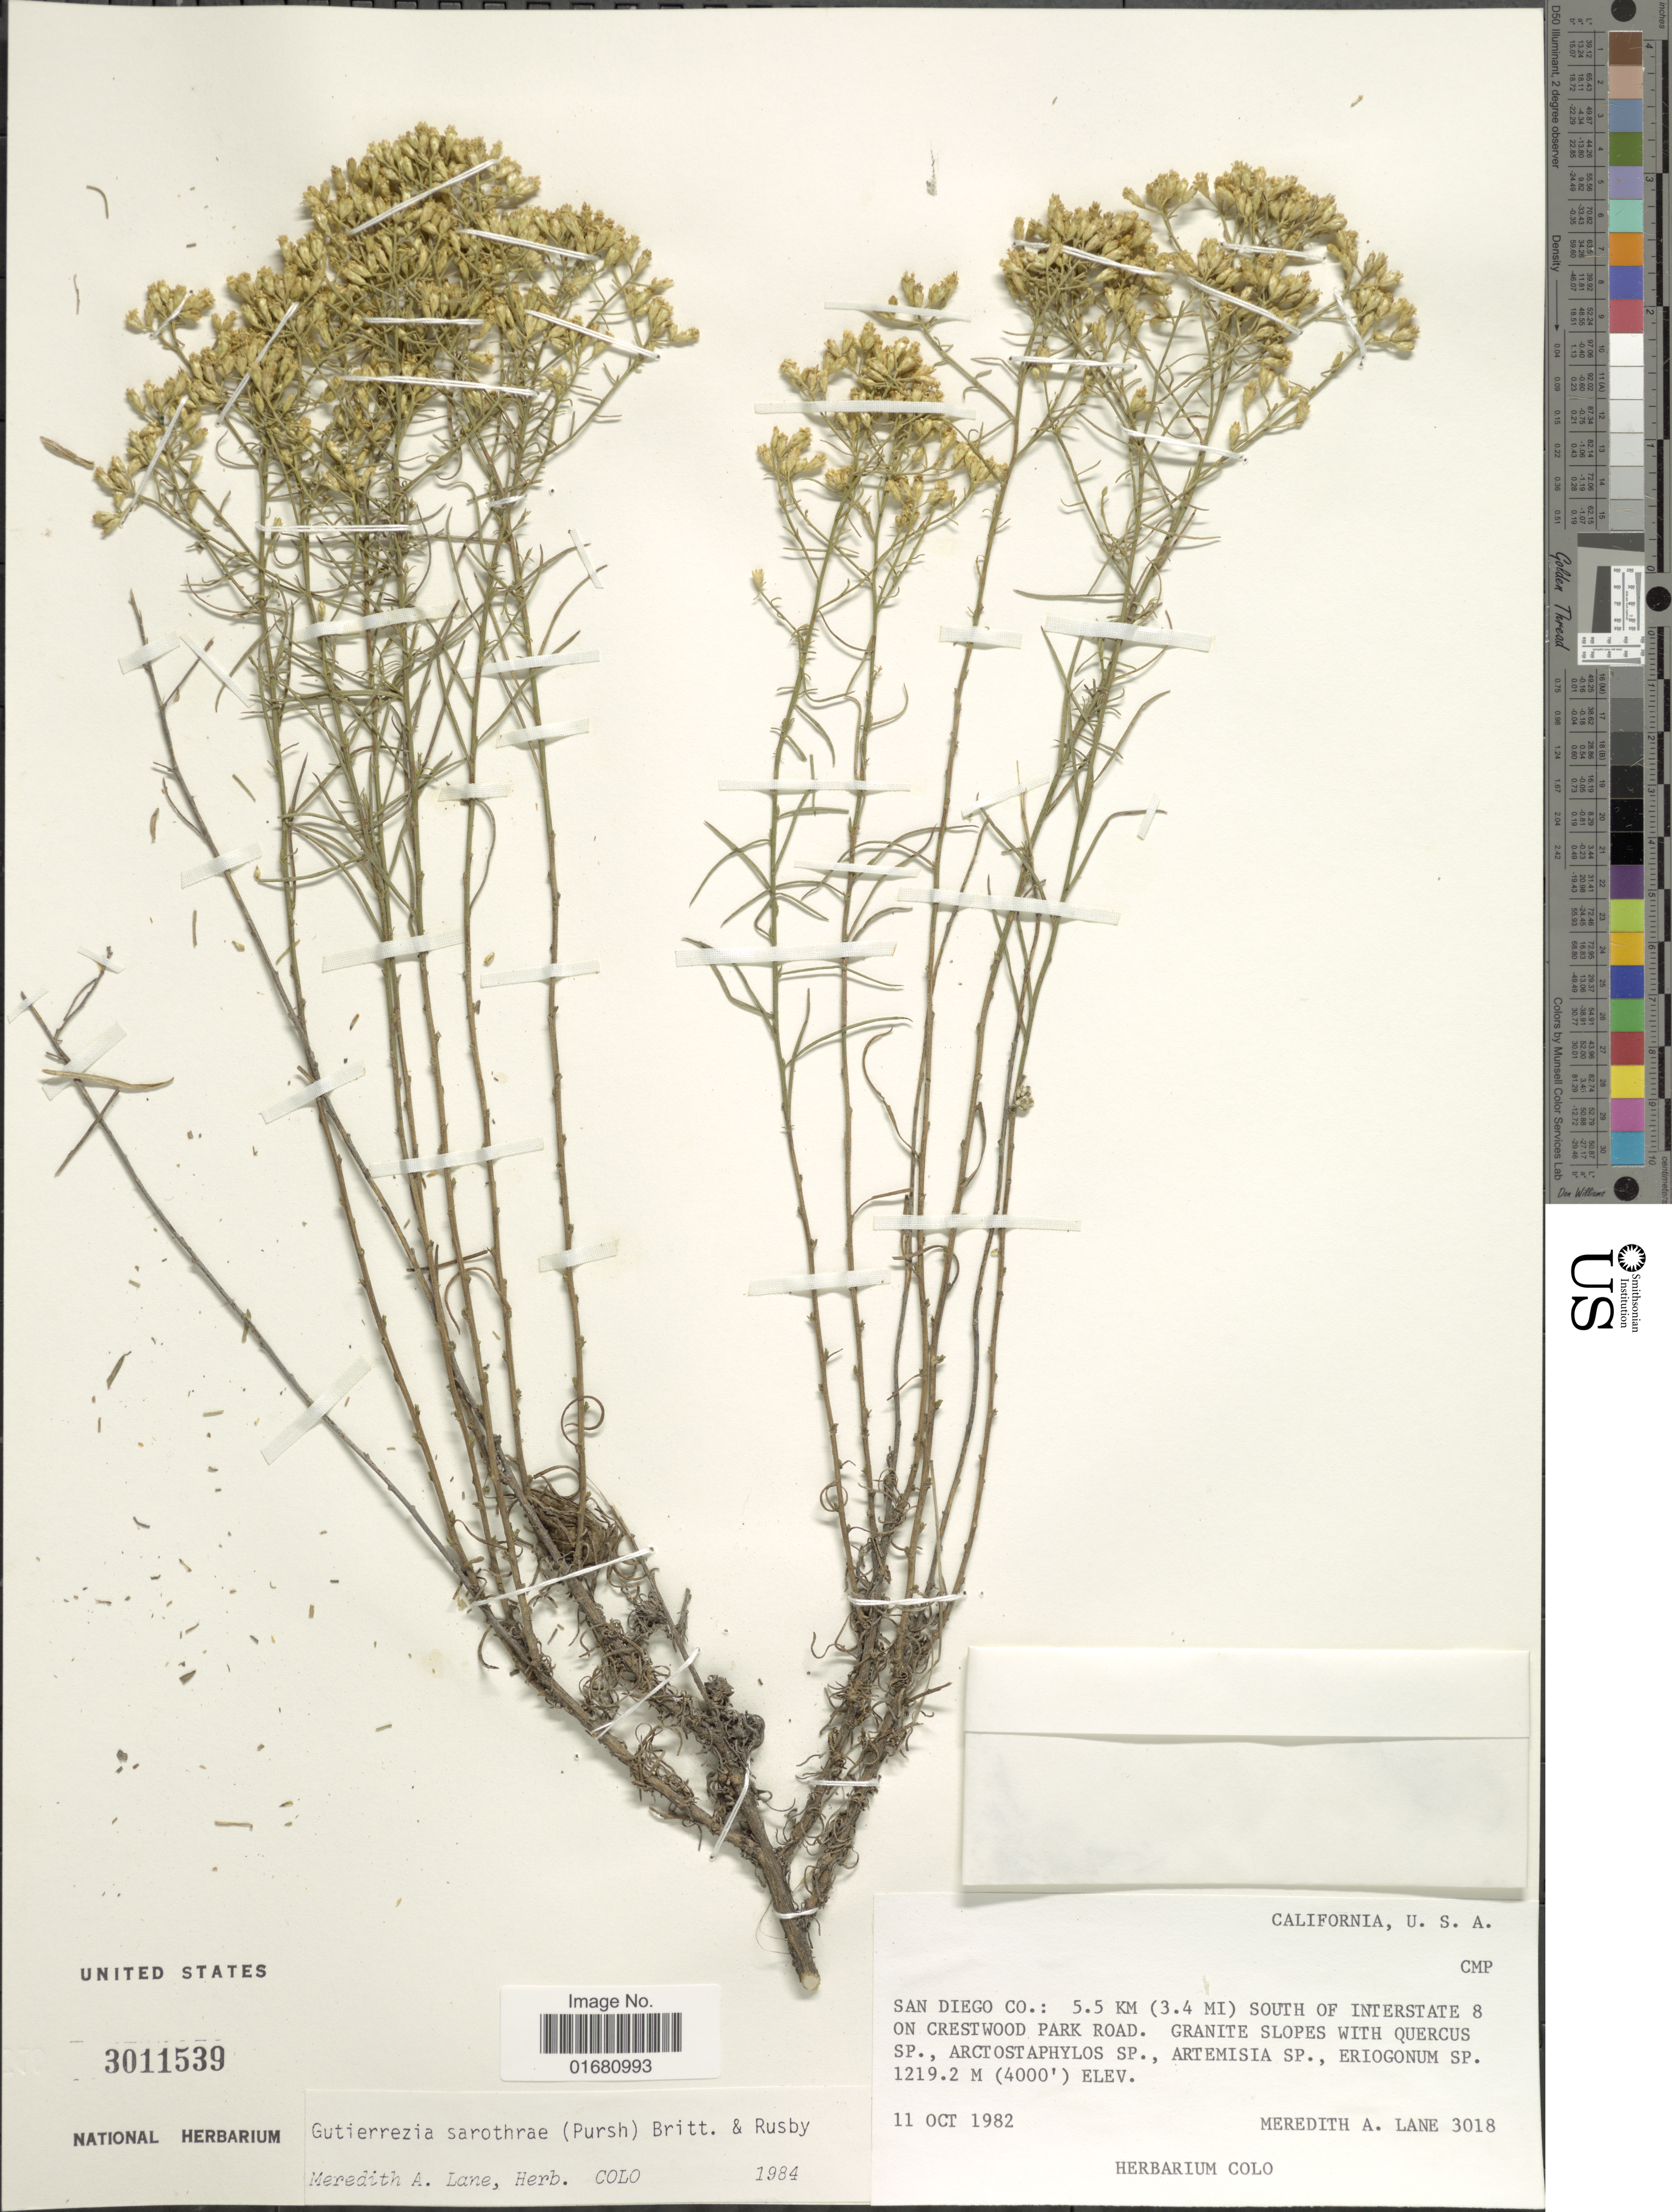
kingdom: Plantae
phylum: Tracheophyta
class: Magnoliopsida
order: Asterales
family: Asteraceae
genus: Gutierrezia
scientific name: Gutierrezia sarothrae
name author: (Pursh) Britton & Rusby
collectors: M. A. Lane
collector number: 3018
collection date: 1982-10-11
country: United States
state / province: California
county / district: San Diego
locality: San Diego Co.: 5.5 km (3.4 mi.) South of Interstate 8 on Crestwood Park Road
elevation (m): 1219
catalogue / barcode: US 3011539